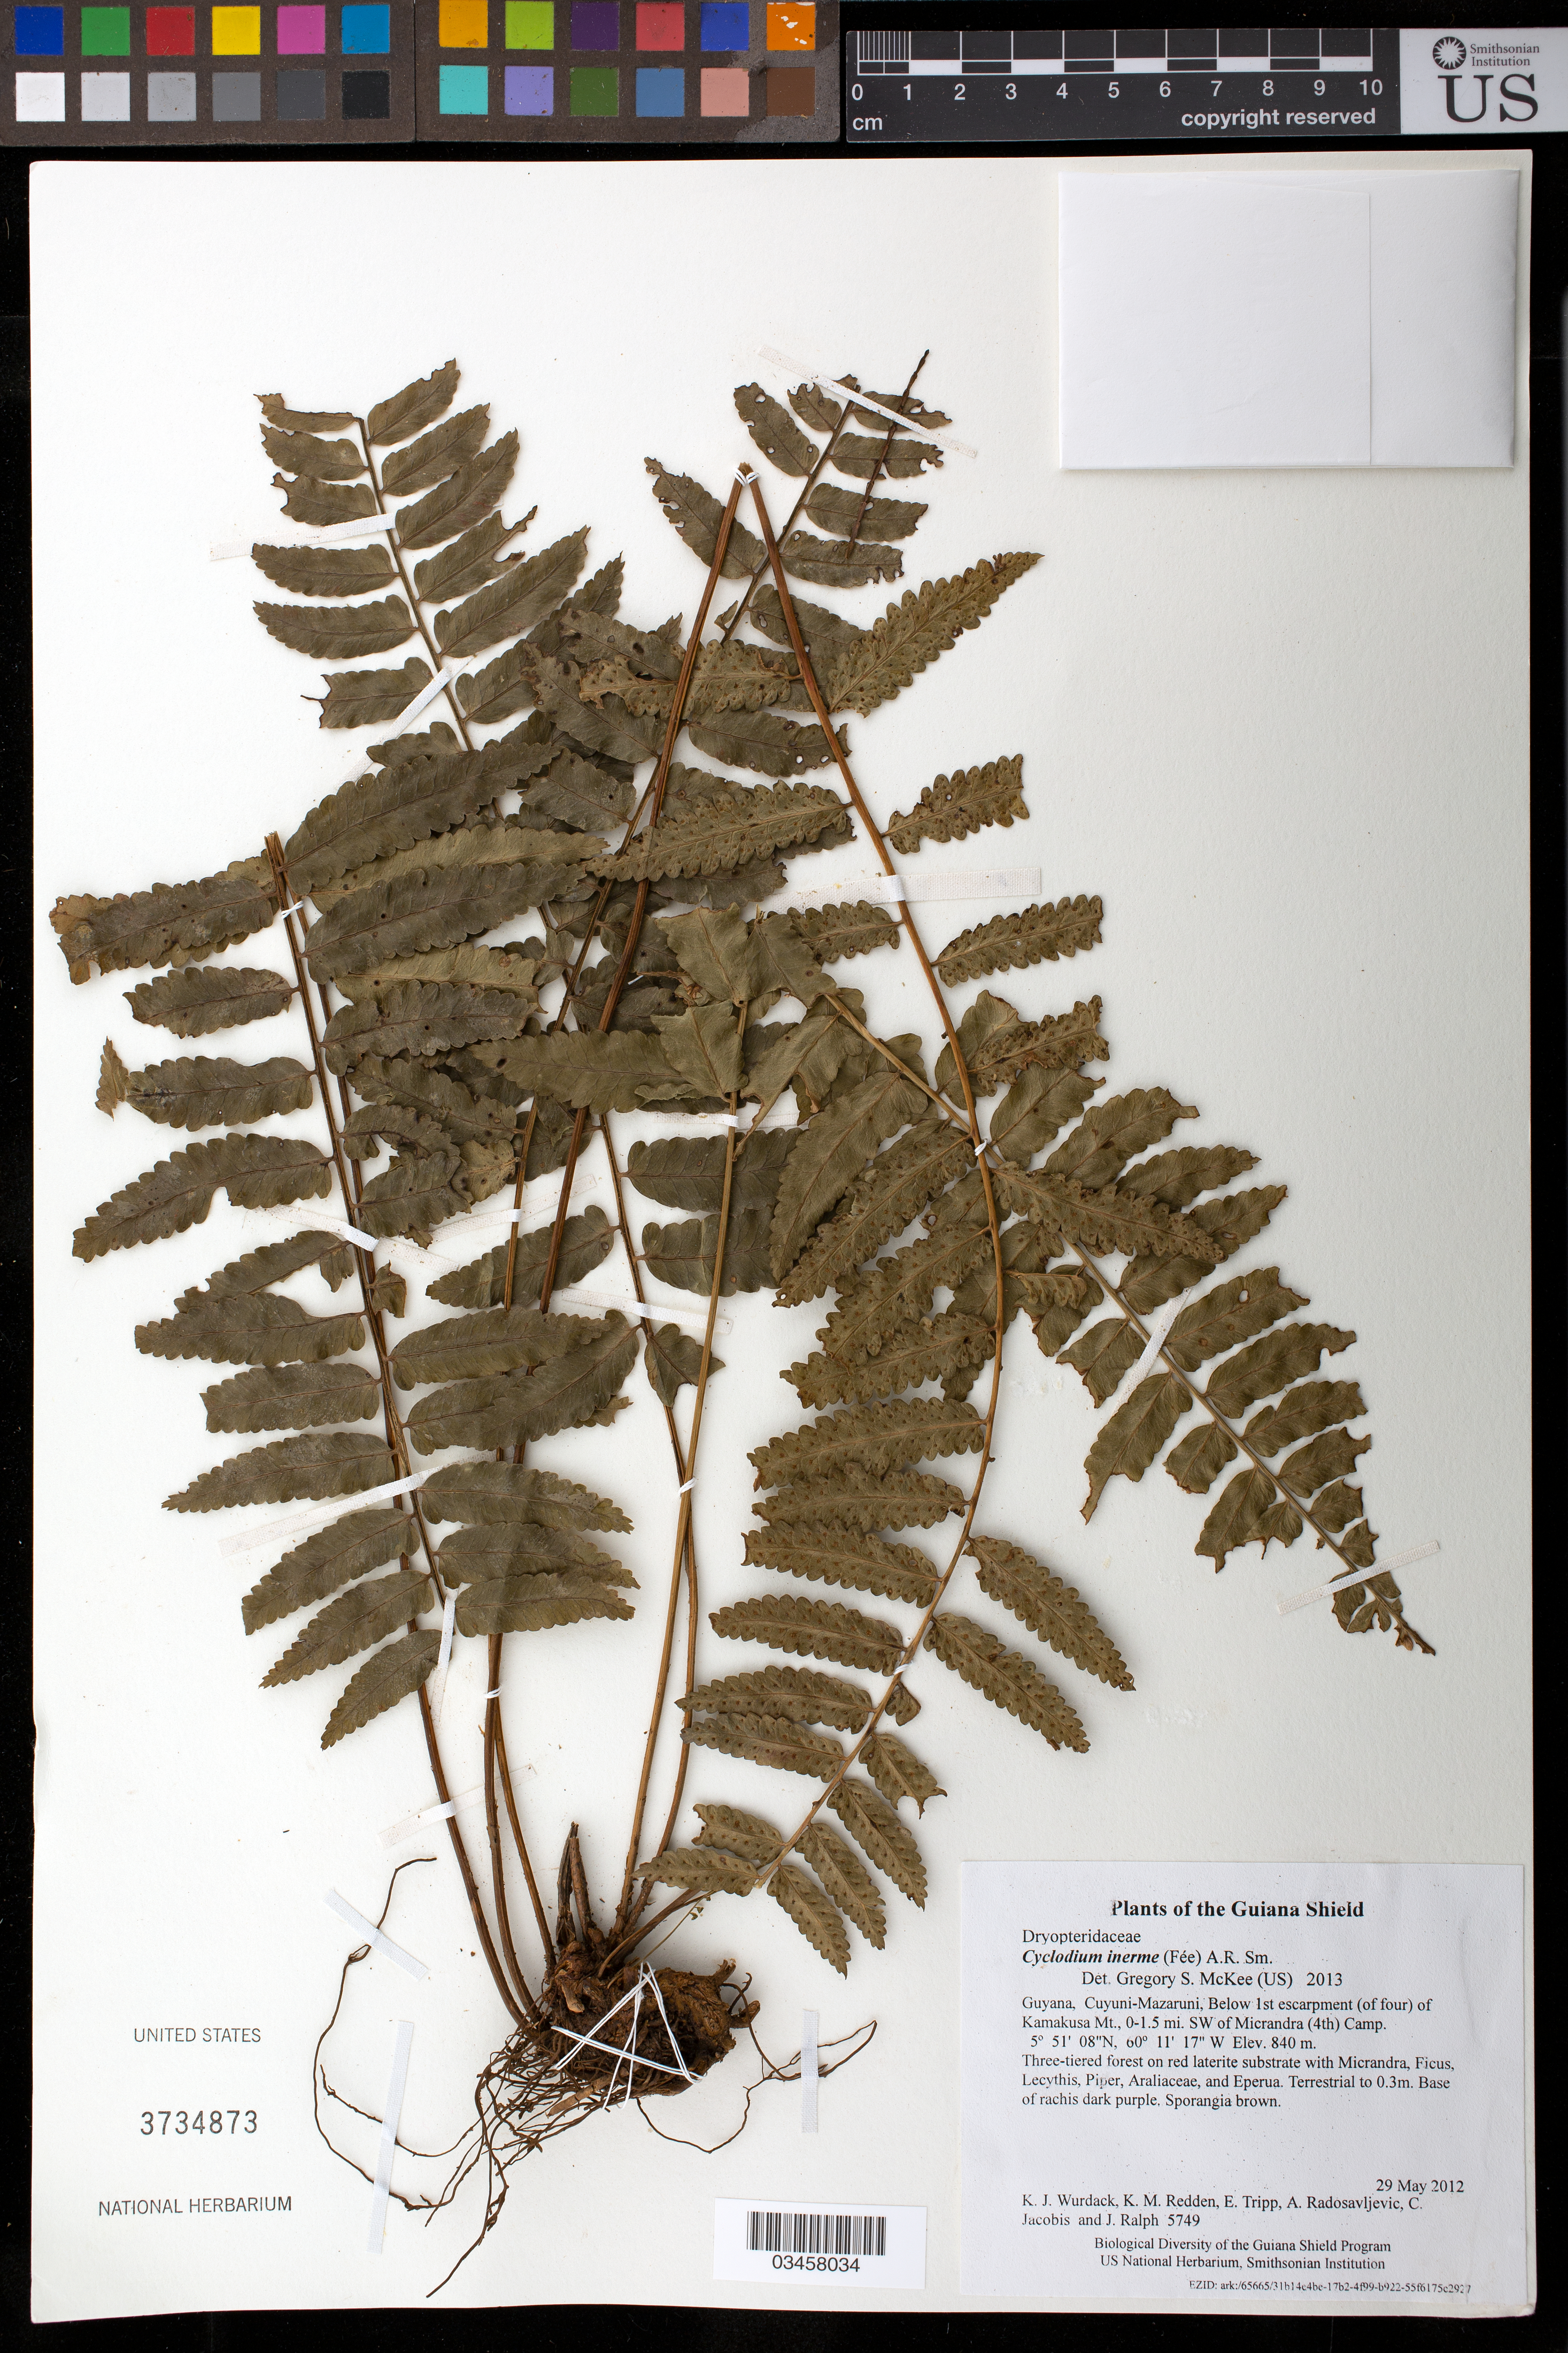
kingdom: Plantae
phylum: Tracheophyta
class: Polypodiopsida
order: Polypodiales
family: Dryopteridaceae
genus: Cyclodium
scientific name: Cyclodium inerme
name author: (Fée) A.R. Sm.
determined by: McKee, G. S., (US), NMNH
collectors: K. Wurdack, K. M. Redden, E. Tripp, A. Radosavljevic, C. Jacobis & J. Ralph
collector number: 5749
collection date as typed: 29 May 2012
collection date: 2012-05-29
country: Guyana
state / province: Cuyuni-Mazaruni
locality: Below 1st escarpment (of four) of Kamakusa Mt., 0-1.5 mi. SW of Micrandra (4th) Camp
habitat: Three-tiered forest on red laterite substrate with Micrandra, Ficus, Lecythis, Piper, Araliaceae, and Eperua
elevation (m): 840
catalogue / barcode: US 3734873